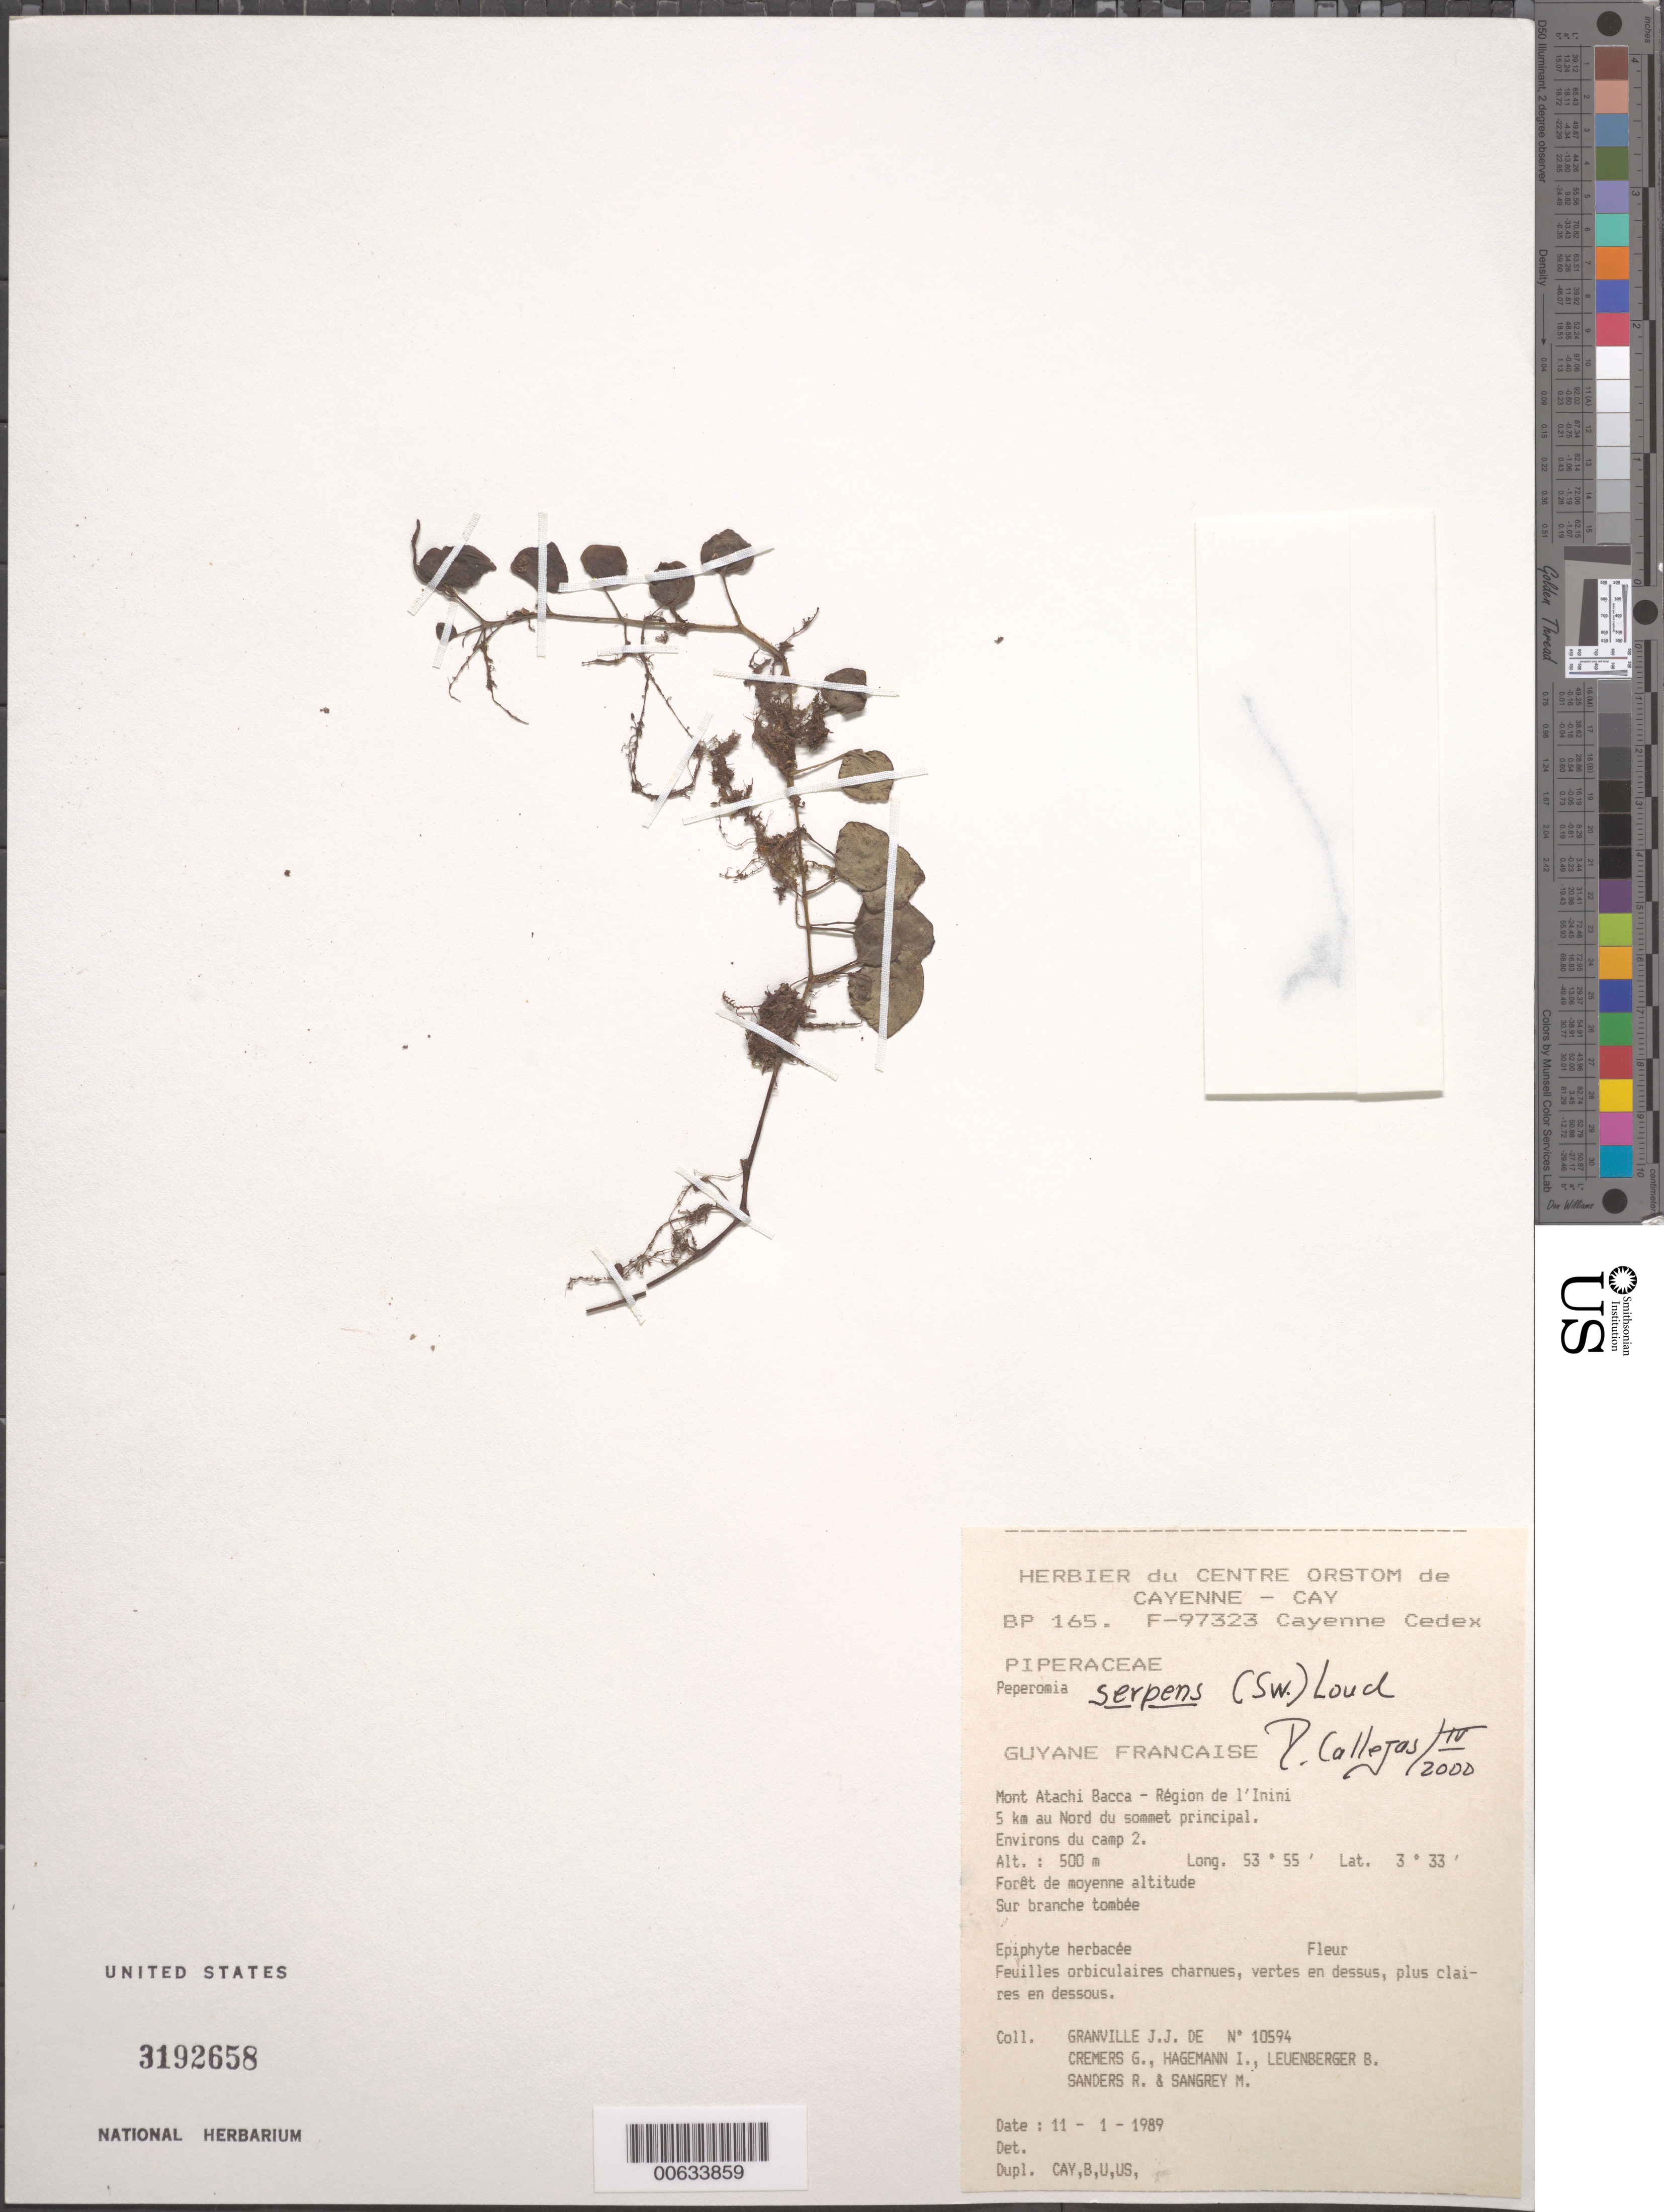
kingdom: Plantae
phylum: Tracheophyta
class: Magnoliopsida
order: Piperales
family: Piperaceae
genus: Peperomia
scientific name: Peperomia serpens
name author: (Sw.) Loudon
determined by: Callejas, Ricardo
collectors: J.-J. de Granville, G. Cremers, J. Hagemann, B. E. Leuenberger & M. S. Sangrey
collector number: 10594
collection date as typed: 11-Jan-89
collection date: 1989-01-11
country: French Guiana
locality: Mont Atachi Bacca, région de l'Inini. 5 km au Nord du sommet principal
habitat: Forest, at middle altitude; on dead branch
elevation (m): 500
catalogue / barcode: US 3192658